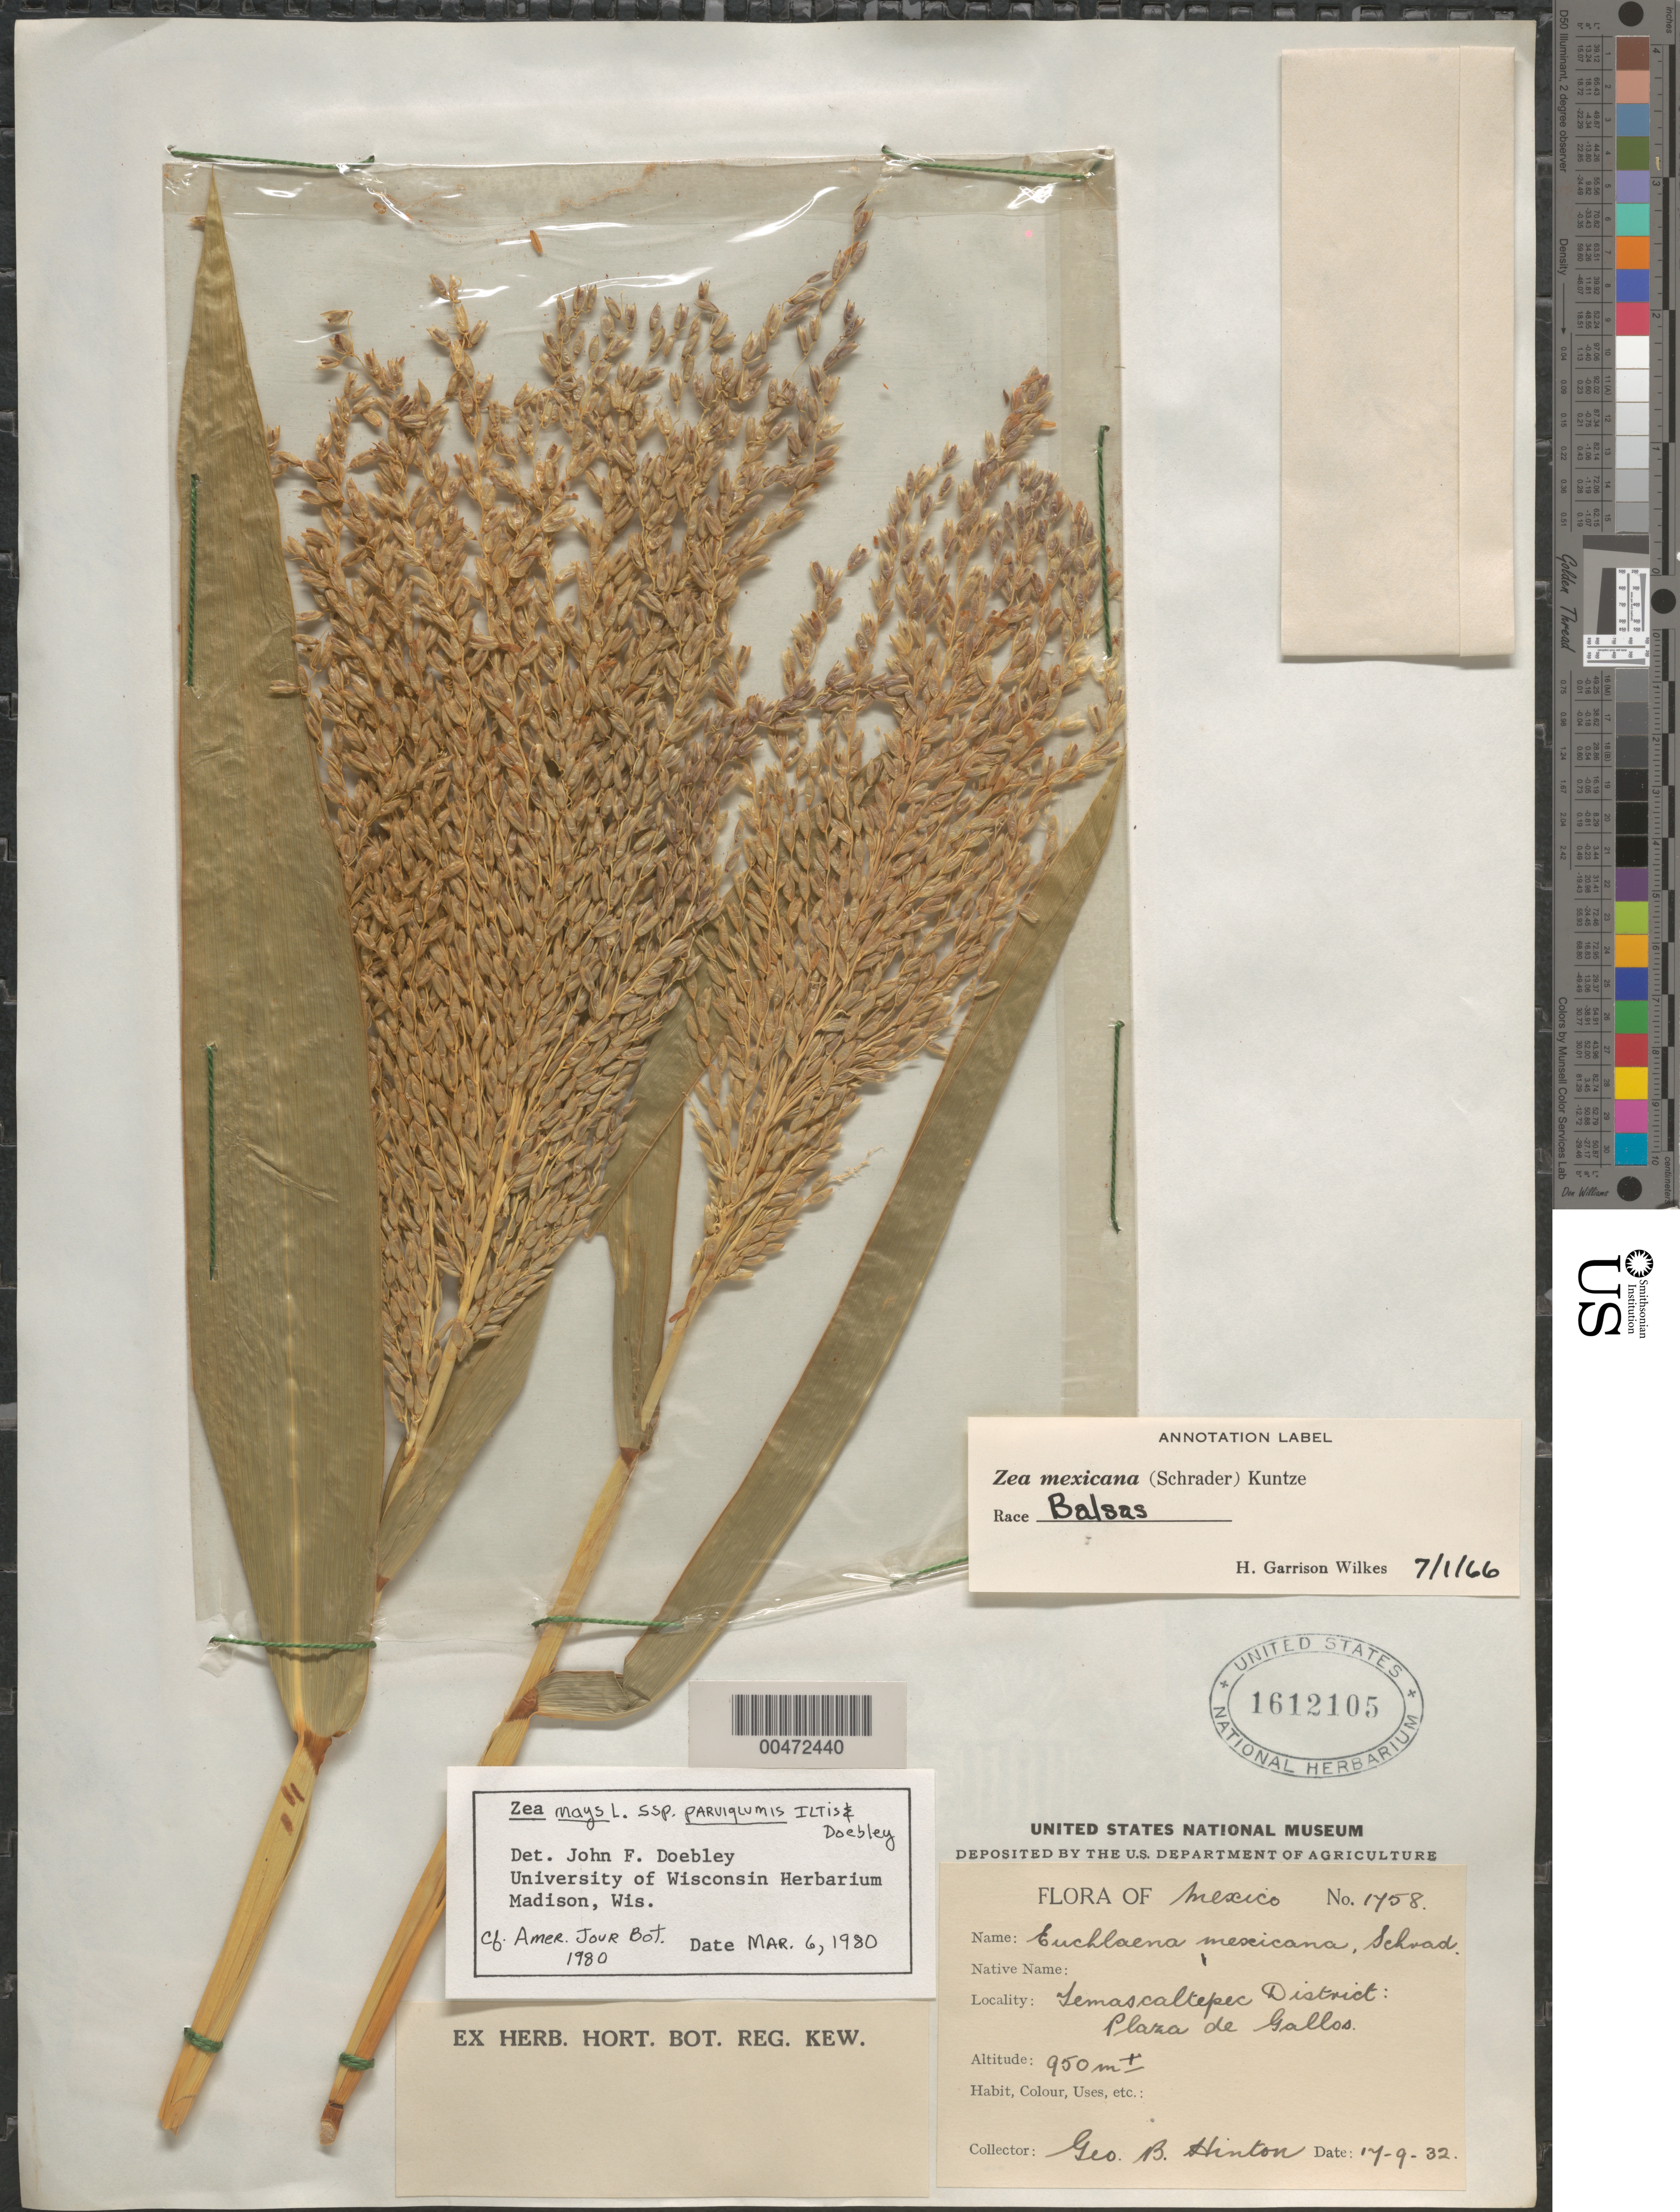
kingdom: Plantae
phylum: Tracheophyta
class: Liliopsida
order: Poales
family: Poaceae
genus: Zea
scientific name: Zea mays subsp. parviglumis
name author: Iltis & Doebley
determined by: Doebley, John F.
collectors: G. B. Hinton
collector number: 1758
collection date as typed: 17 Sep 1932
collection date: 1932-09-17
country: Mexico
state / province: México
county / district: Temascaltepec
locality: Temascaltepec Dist, Plaza de Gallos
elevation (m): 950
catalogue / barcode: US 1612105